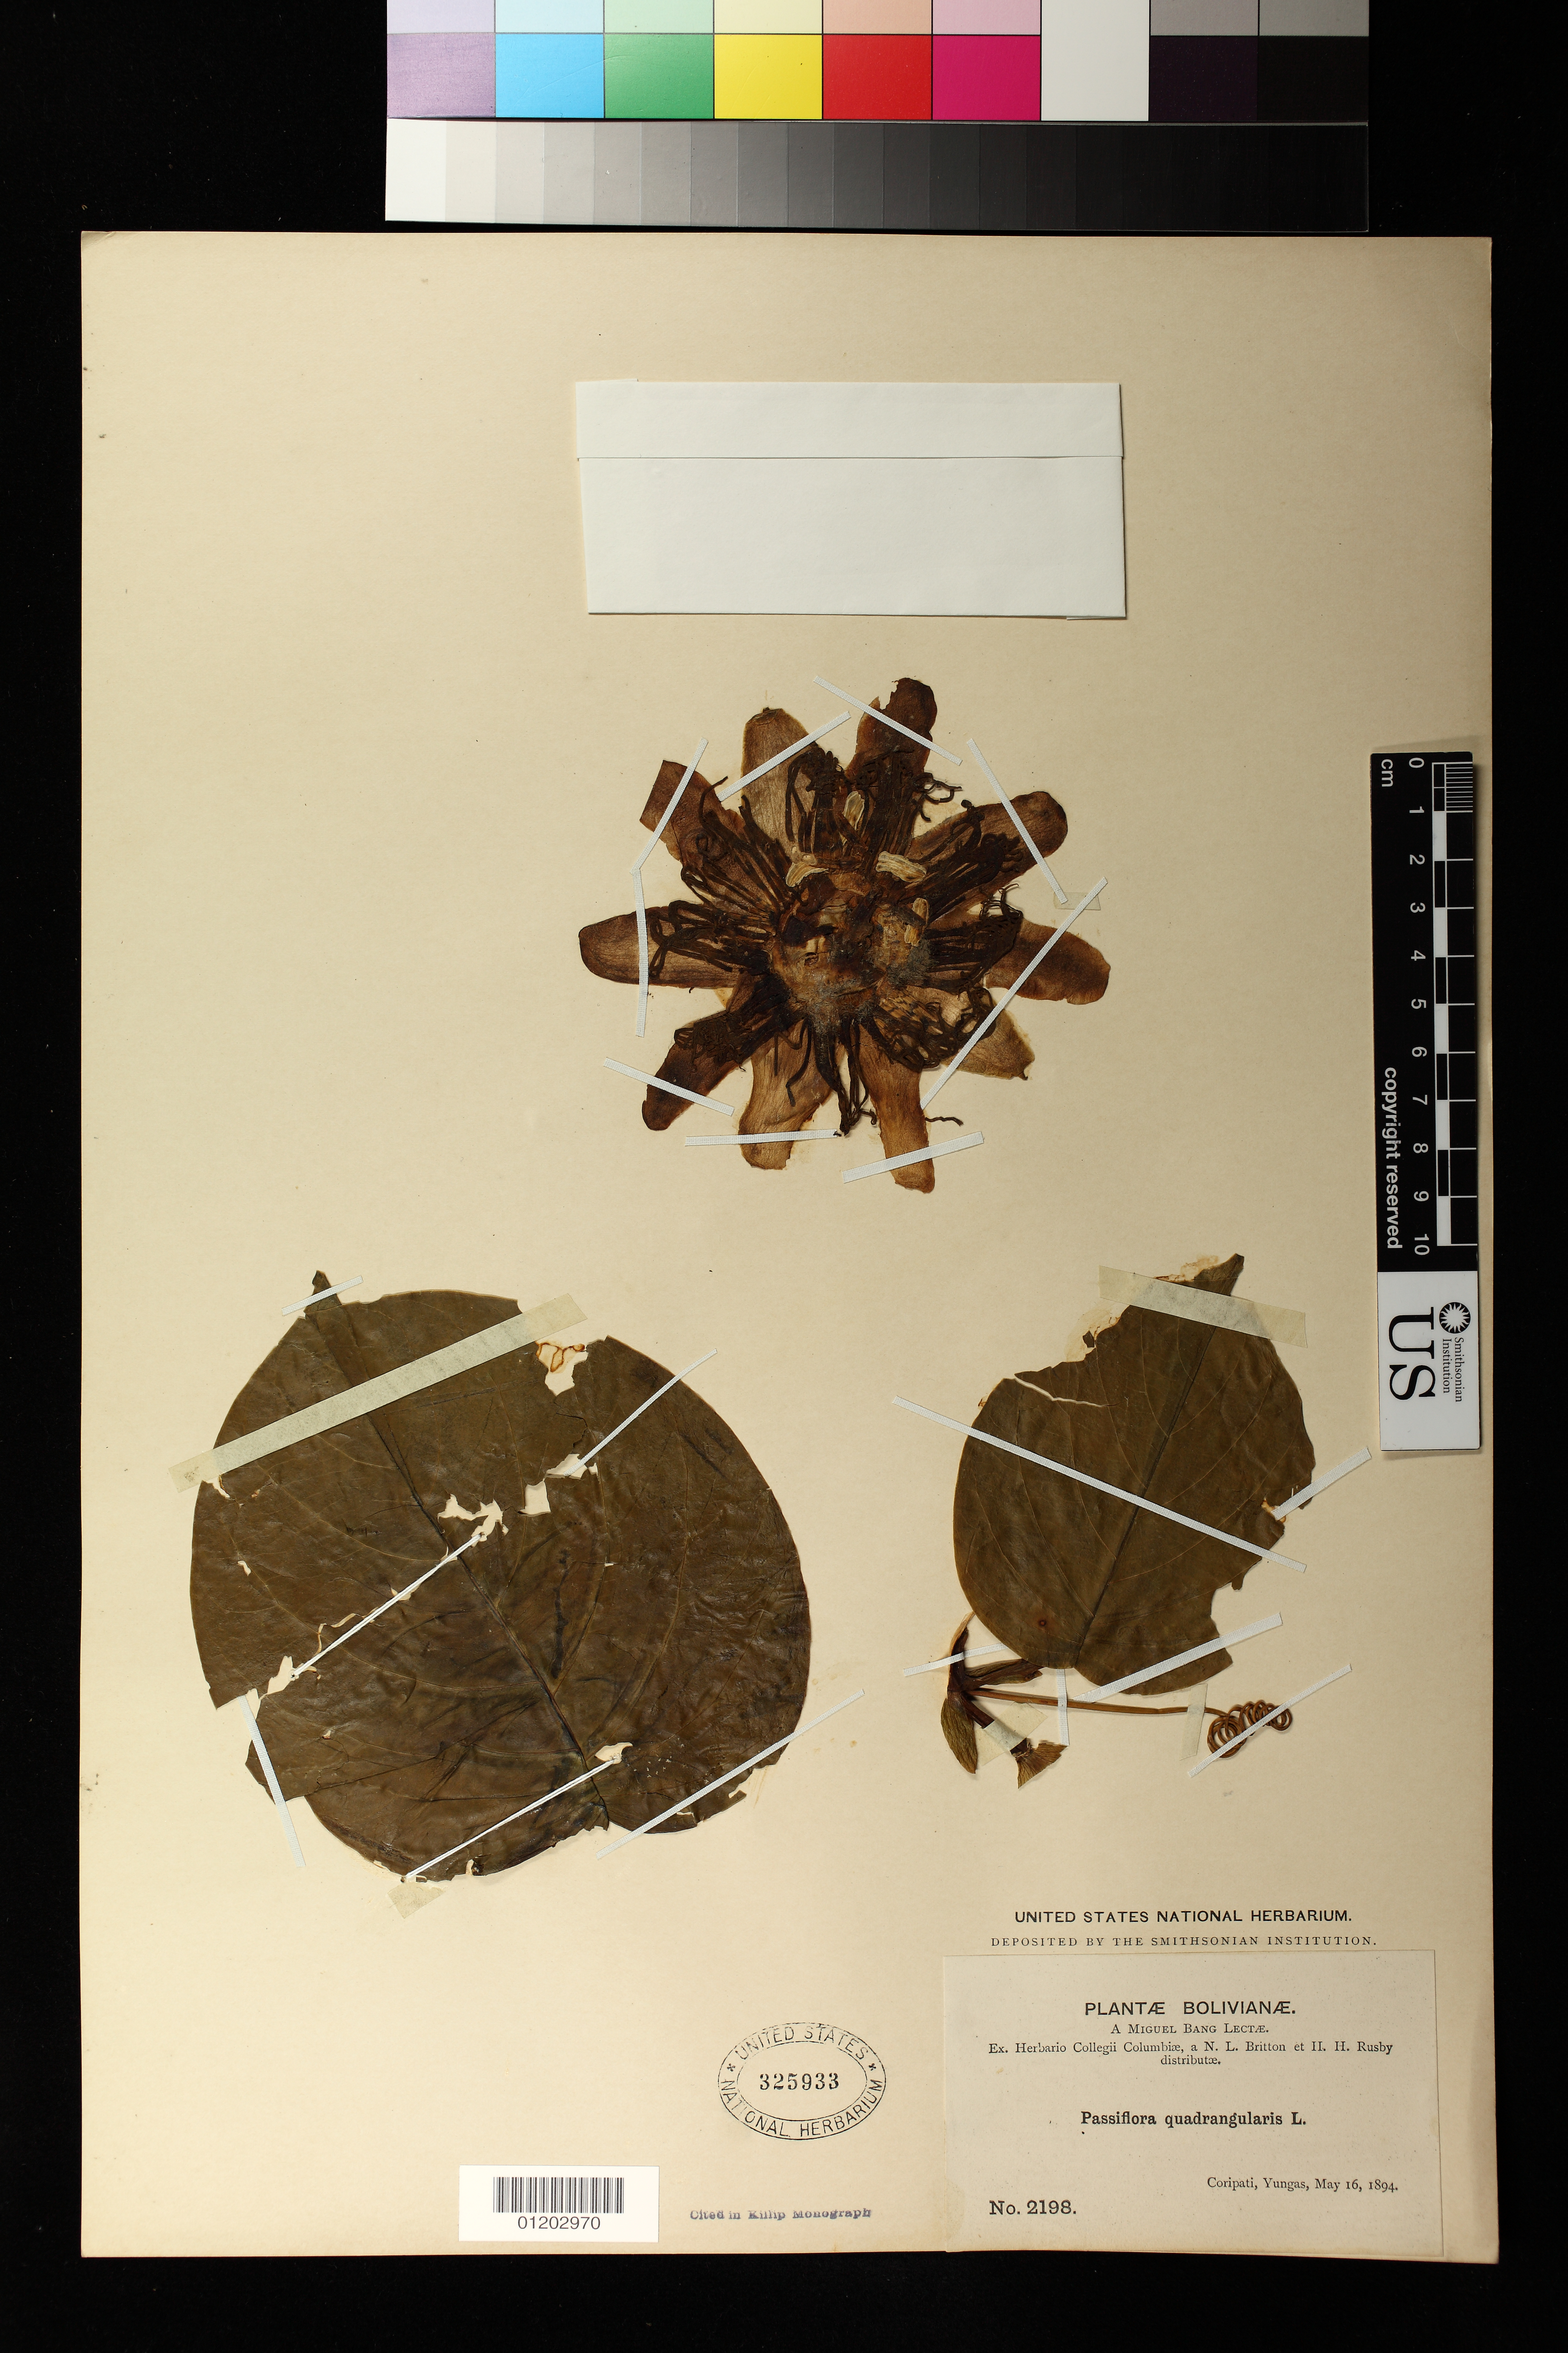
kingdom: Plantae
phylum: Tracheophyta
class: Magnoliopsida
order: Malpighiales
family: Passifloraceae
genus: Passiflora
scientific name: Passiflora quadrangularis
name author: L.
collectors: M. Bang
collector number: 2198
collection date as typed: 16 May 1894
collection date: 1894-05-16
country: Bolivia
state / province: La Paz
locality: Coripati, Yungas.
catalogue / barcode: US 325933